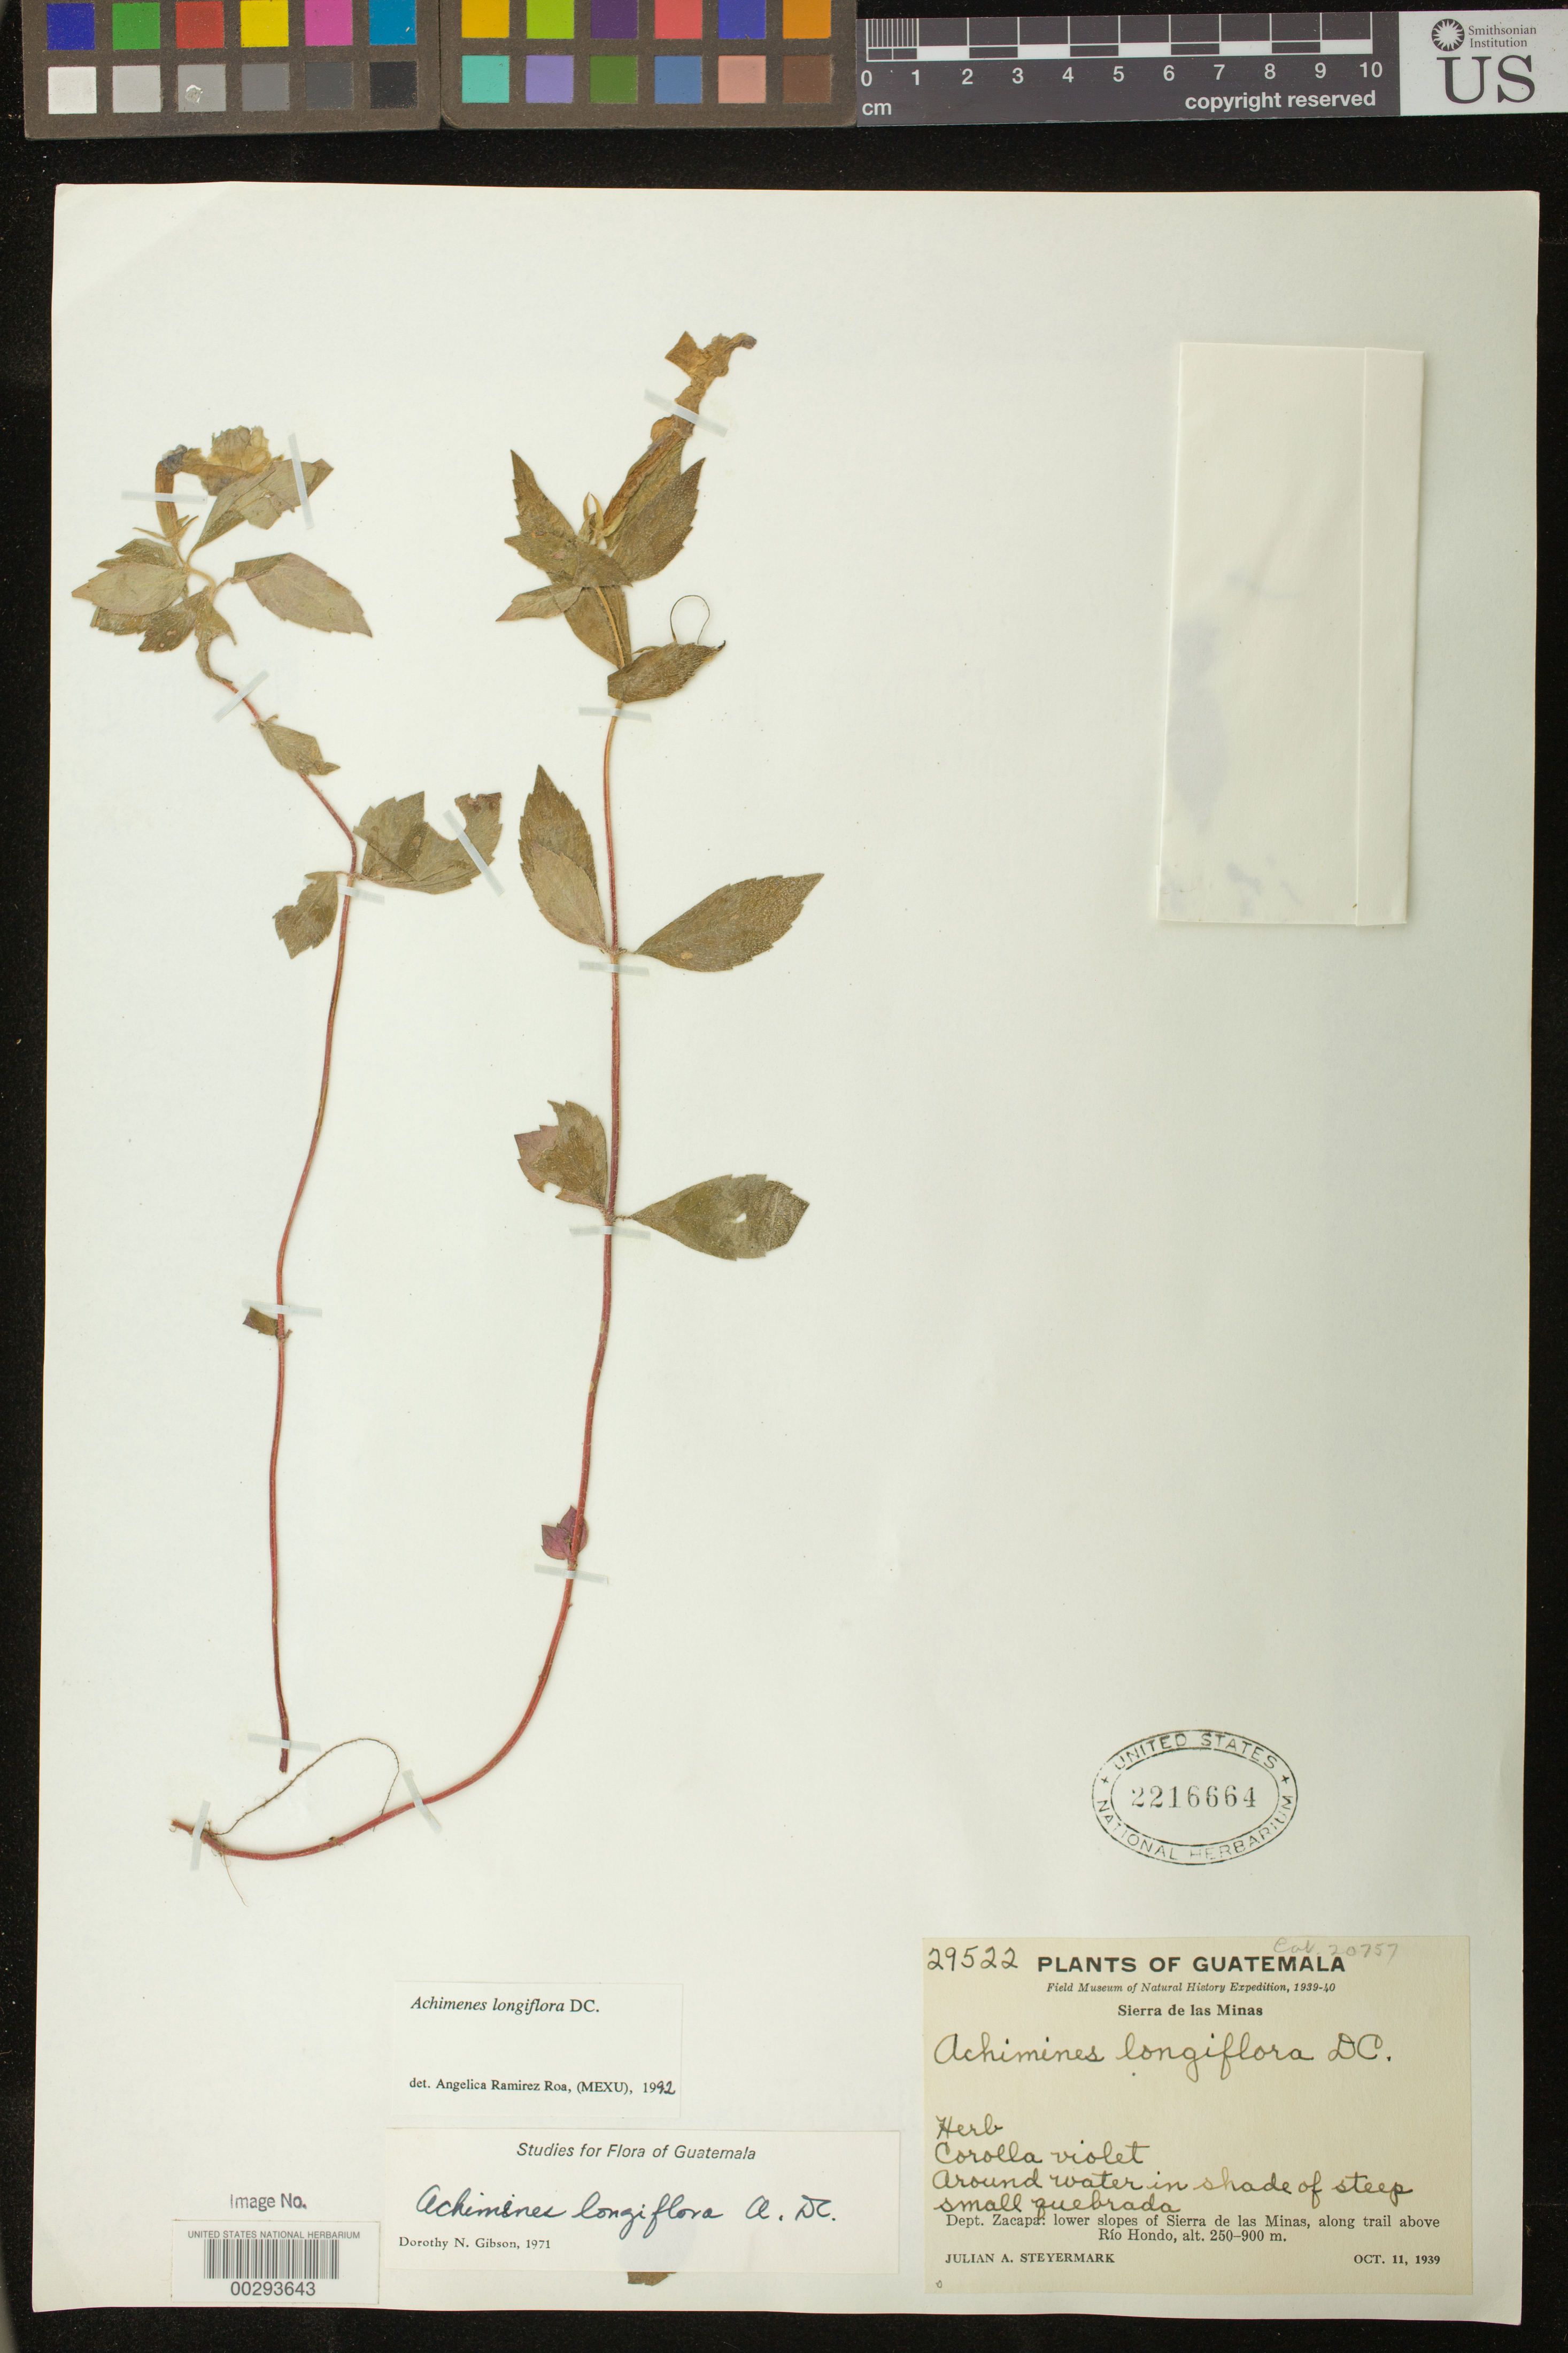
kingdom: Plantae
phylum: Tracheophyta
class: Magnoliopsida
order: Lamiales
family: Gesneriaceae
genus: Achimenes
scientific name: Achimenes longiflora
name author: DC.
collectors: J. Steyermark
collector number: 29522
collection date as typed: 11 Oct 1939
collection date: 1939-10-11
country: Guatemala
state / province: Zacapa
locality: Sierra de Las Minas, lower slopes of Sierra de Las Minas, along trail above Rio Hondo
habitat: Around water in shade of steep small quebrada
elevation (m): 250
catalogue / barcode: US 2216664